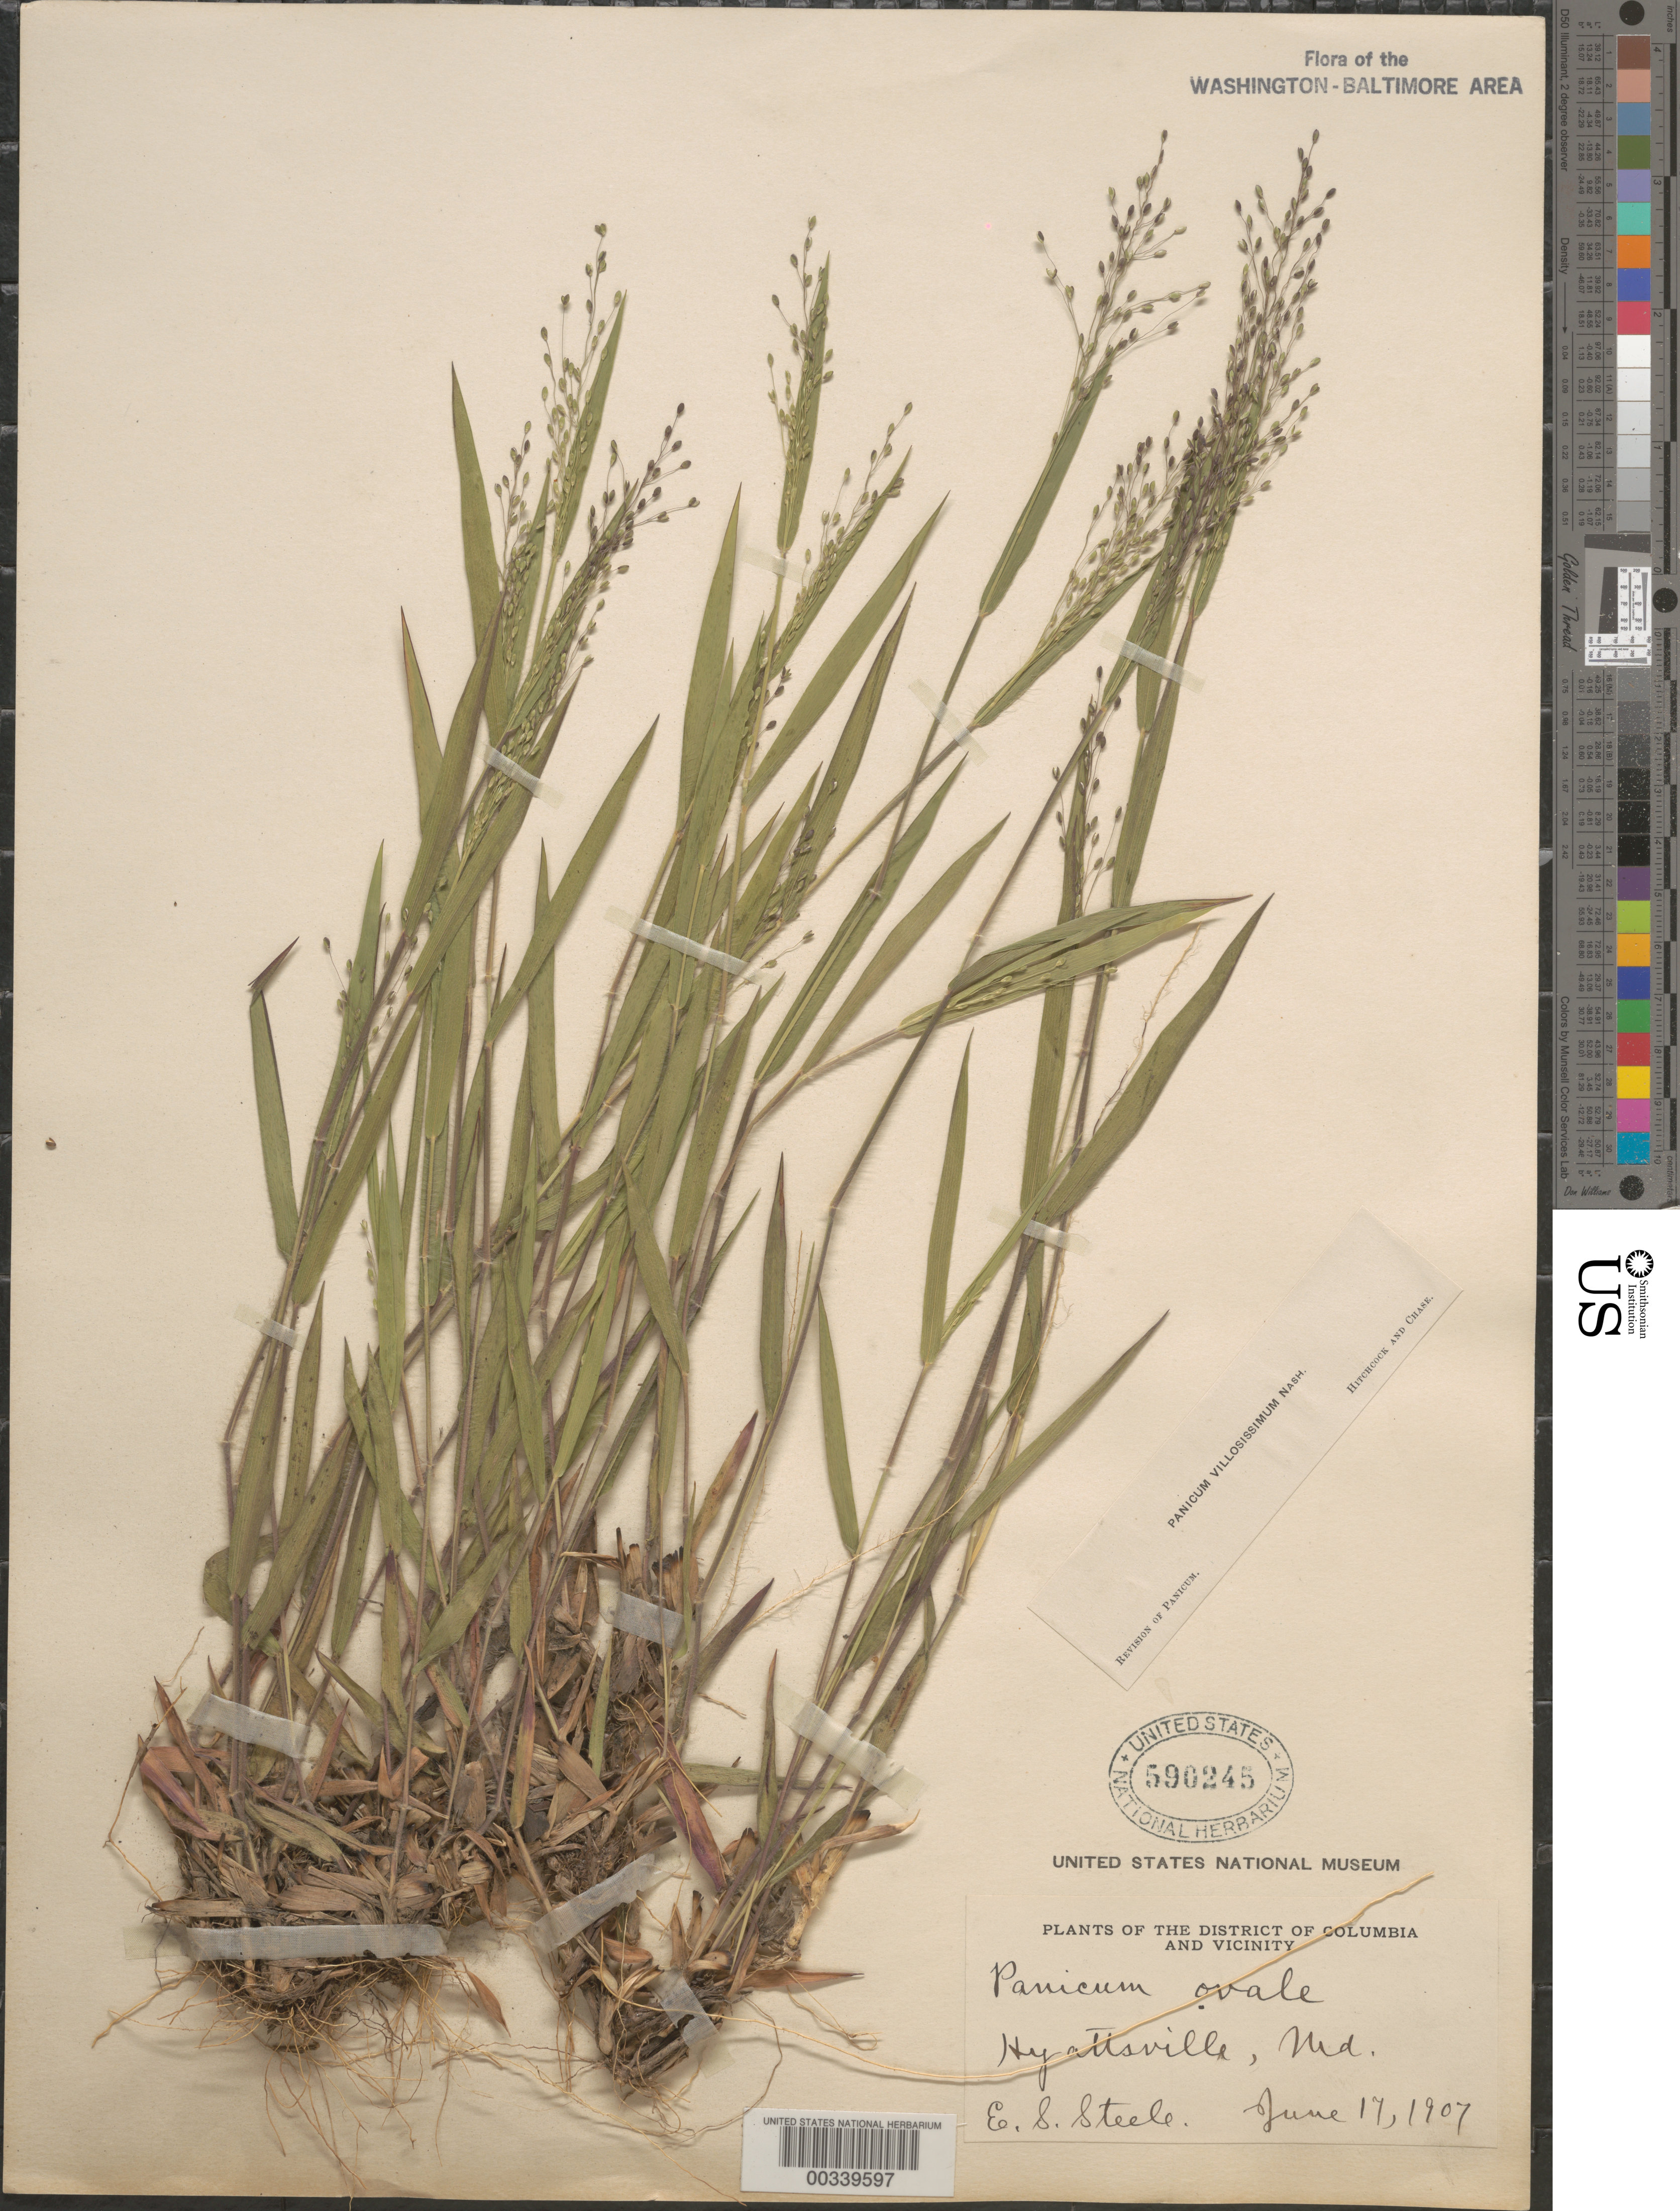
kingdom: Plantae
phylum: Tracheophyta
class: Liliopsida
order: Poales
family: Poaceae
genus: Dichanthelium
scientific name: Dichanthelium ovale subsp. villosissimum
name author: (Nash) Freckmann & Lelong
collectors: E. Steele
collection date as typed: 17 Jun 1907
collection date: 1907-06-17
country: United States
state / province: Maryland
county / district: Prince George's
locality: Hyattsville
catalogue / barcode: US 590245